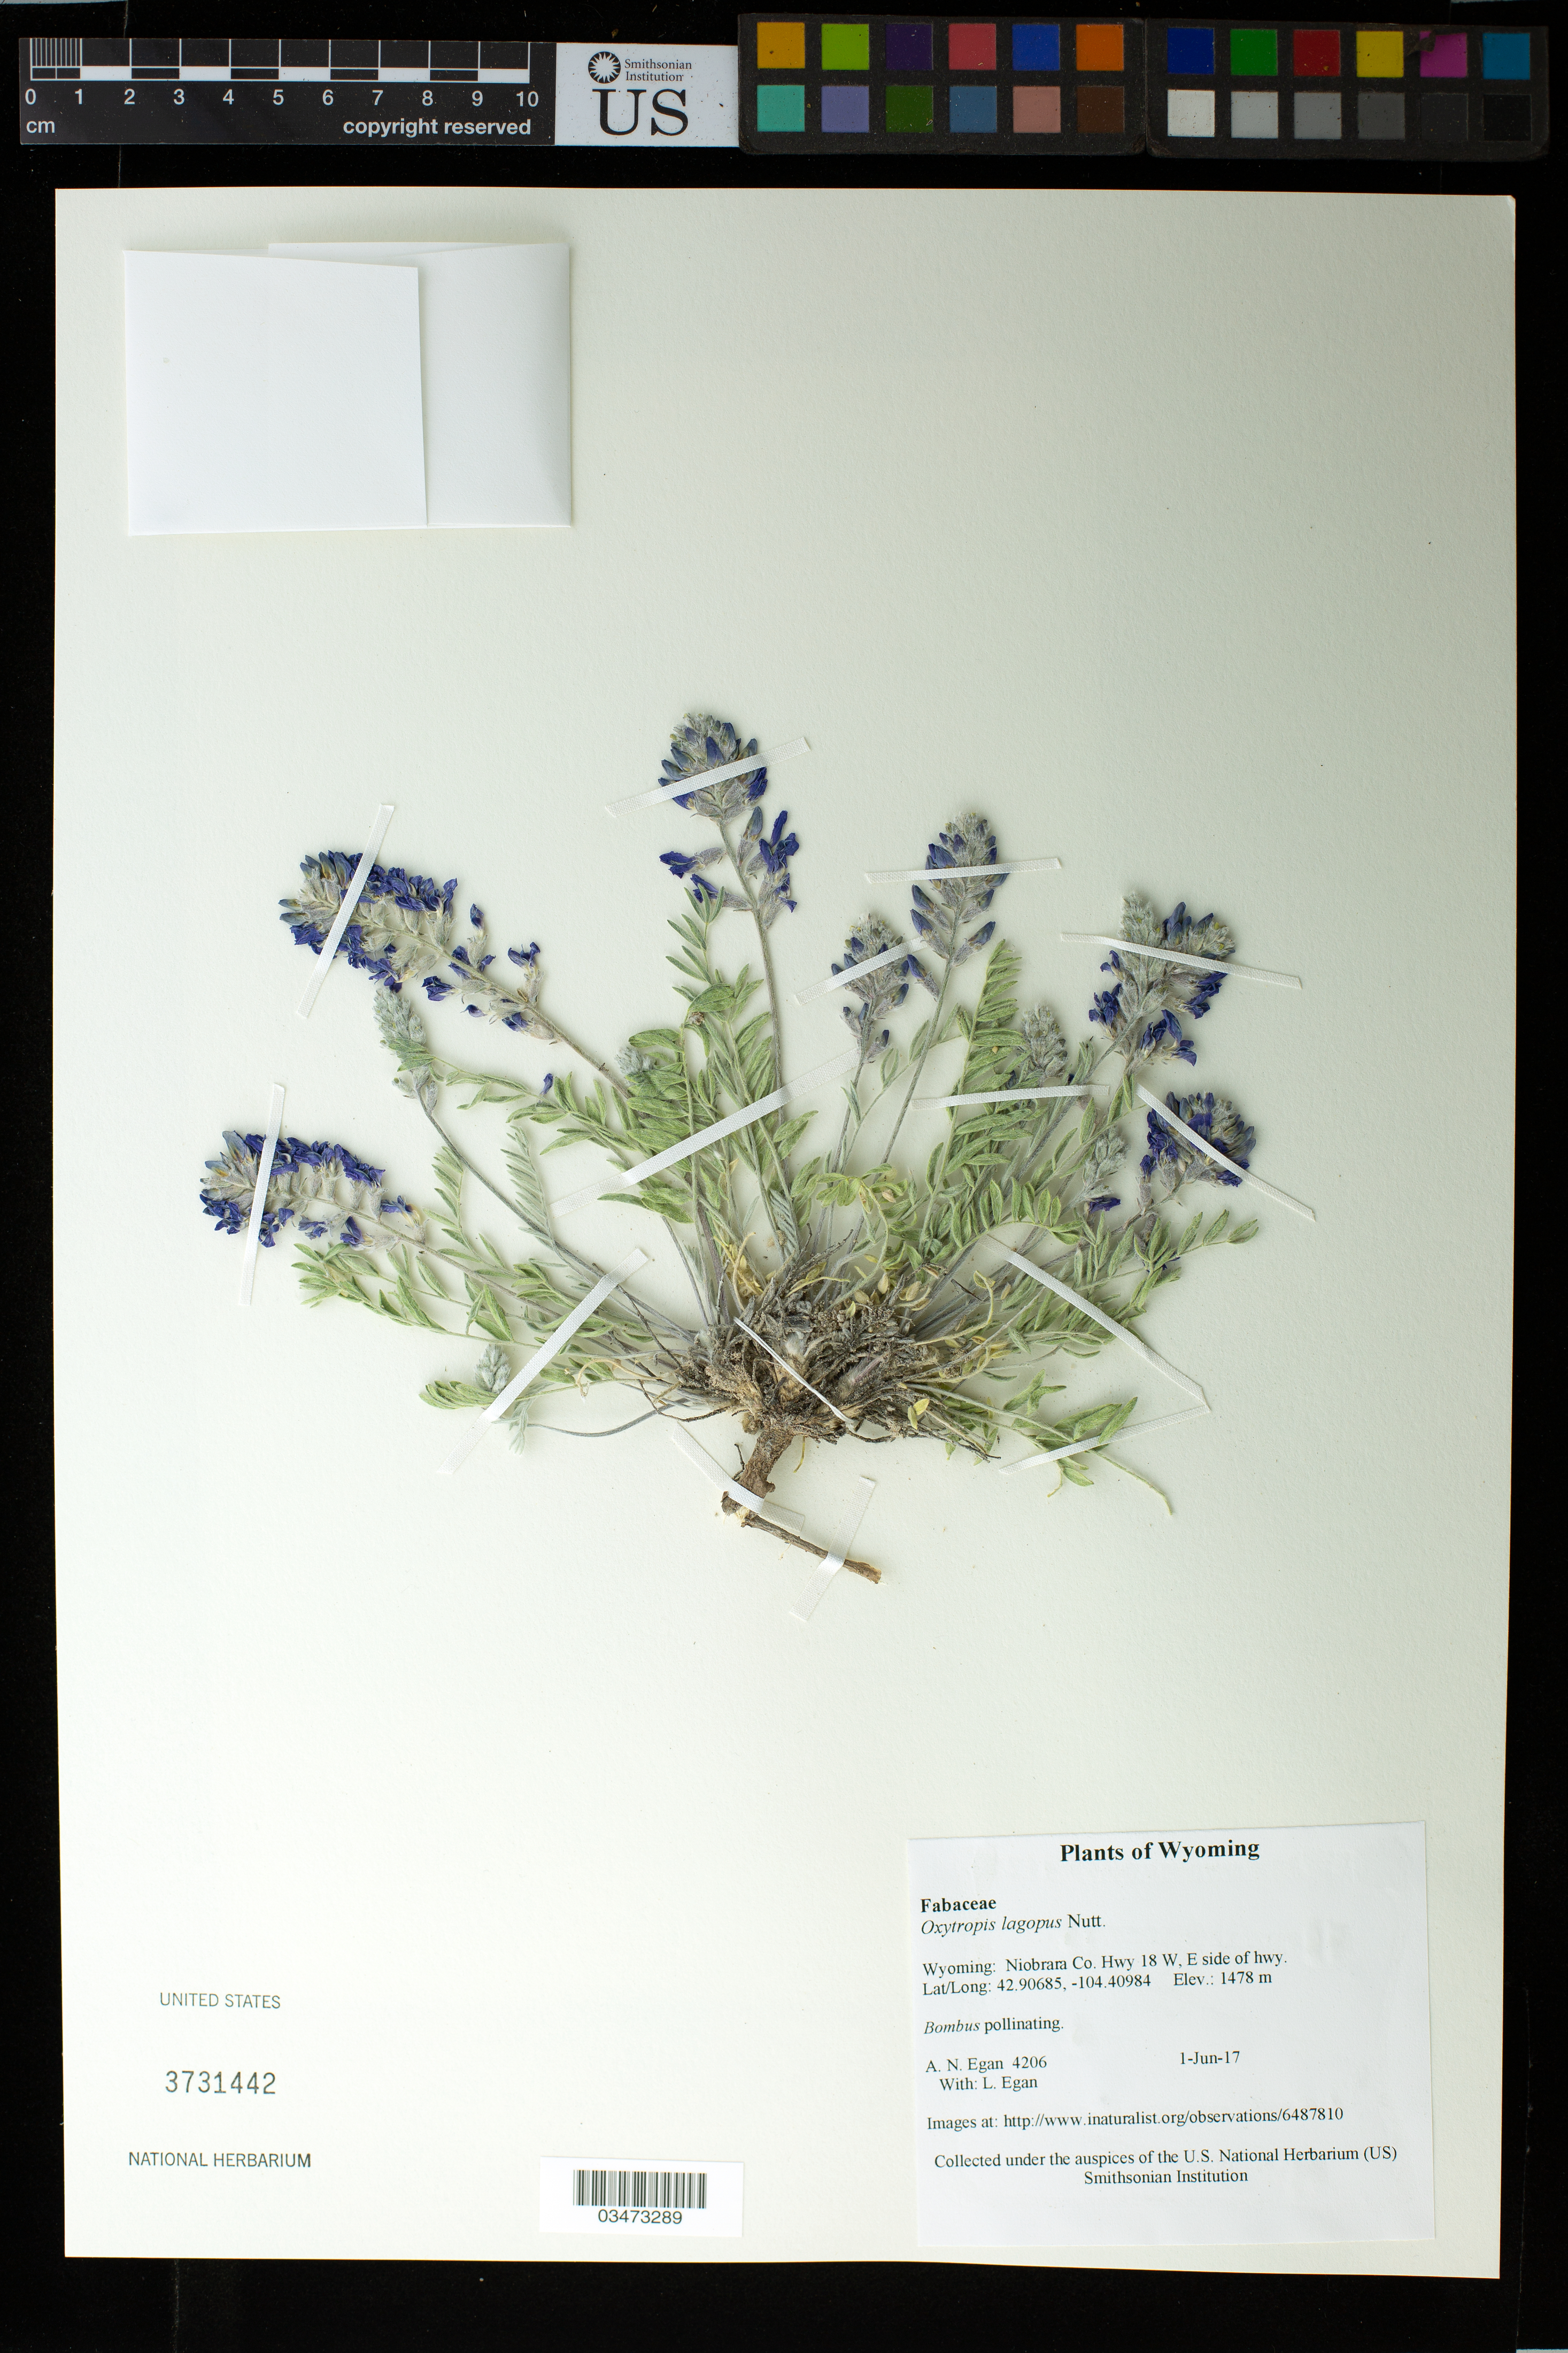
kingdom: Plantae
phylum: Tracheophyta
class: Magnoliopsida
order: Fabales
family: Fabaceae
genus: Oxytropis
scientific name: Oxytropis lagopus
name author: Nutt.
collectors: A. N. Egan & L. Egan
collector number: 4206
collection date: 2017-06-01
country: United States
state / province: Wyoming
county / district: Niobrara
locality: Hwy 18 W, E side of hwy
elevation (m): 1478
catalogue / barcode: US 3731442